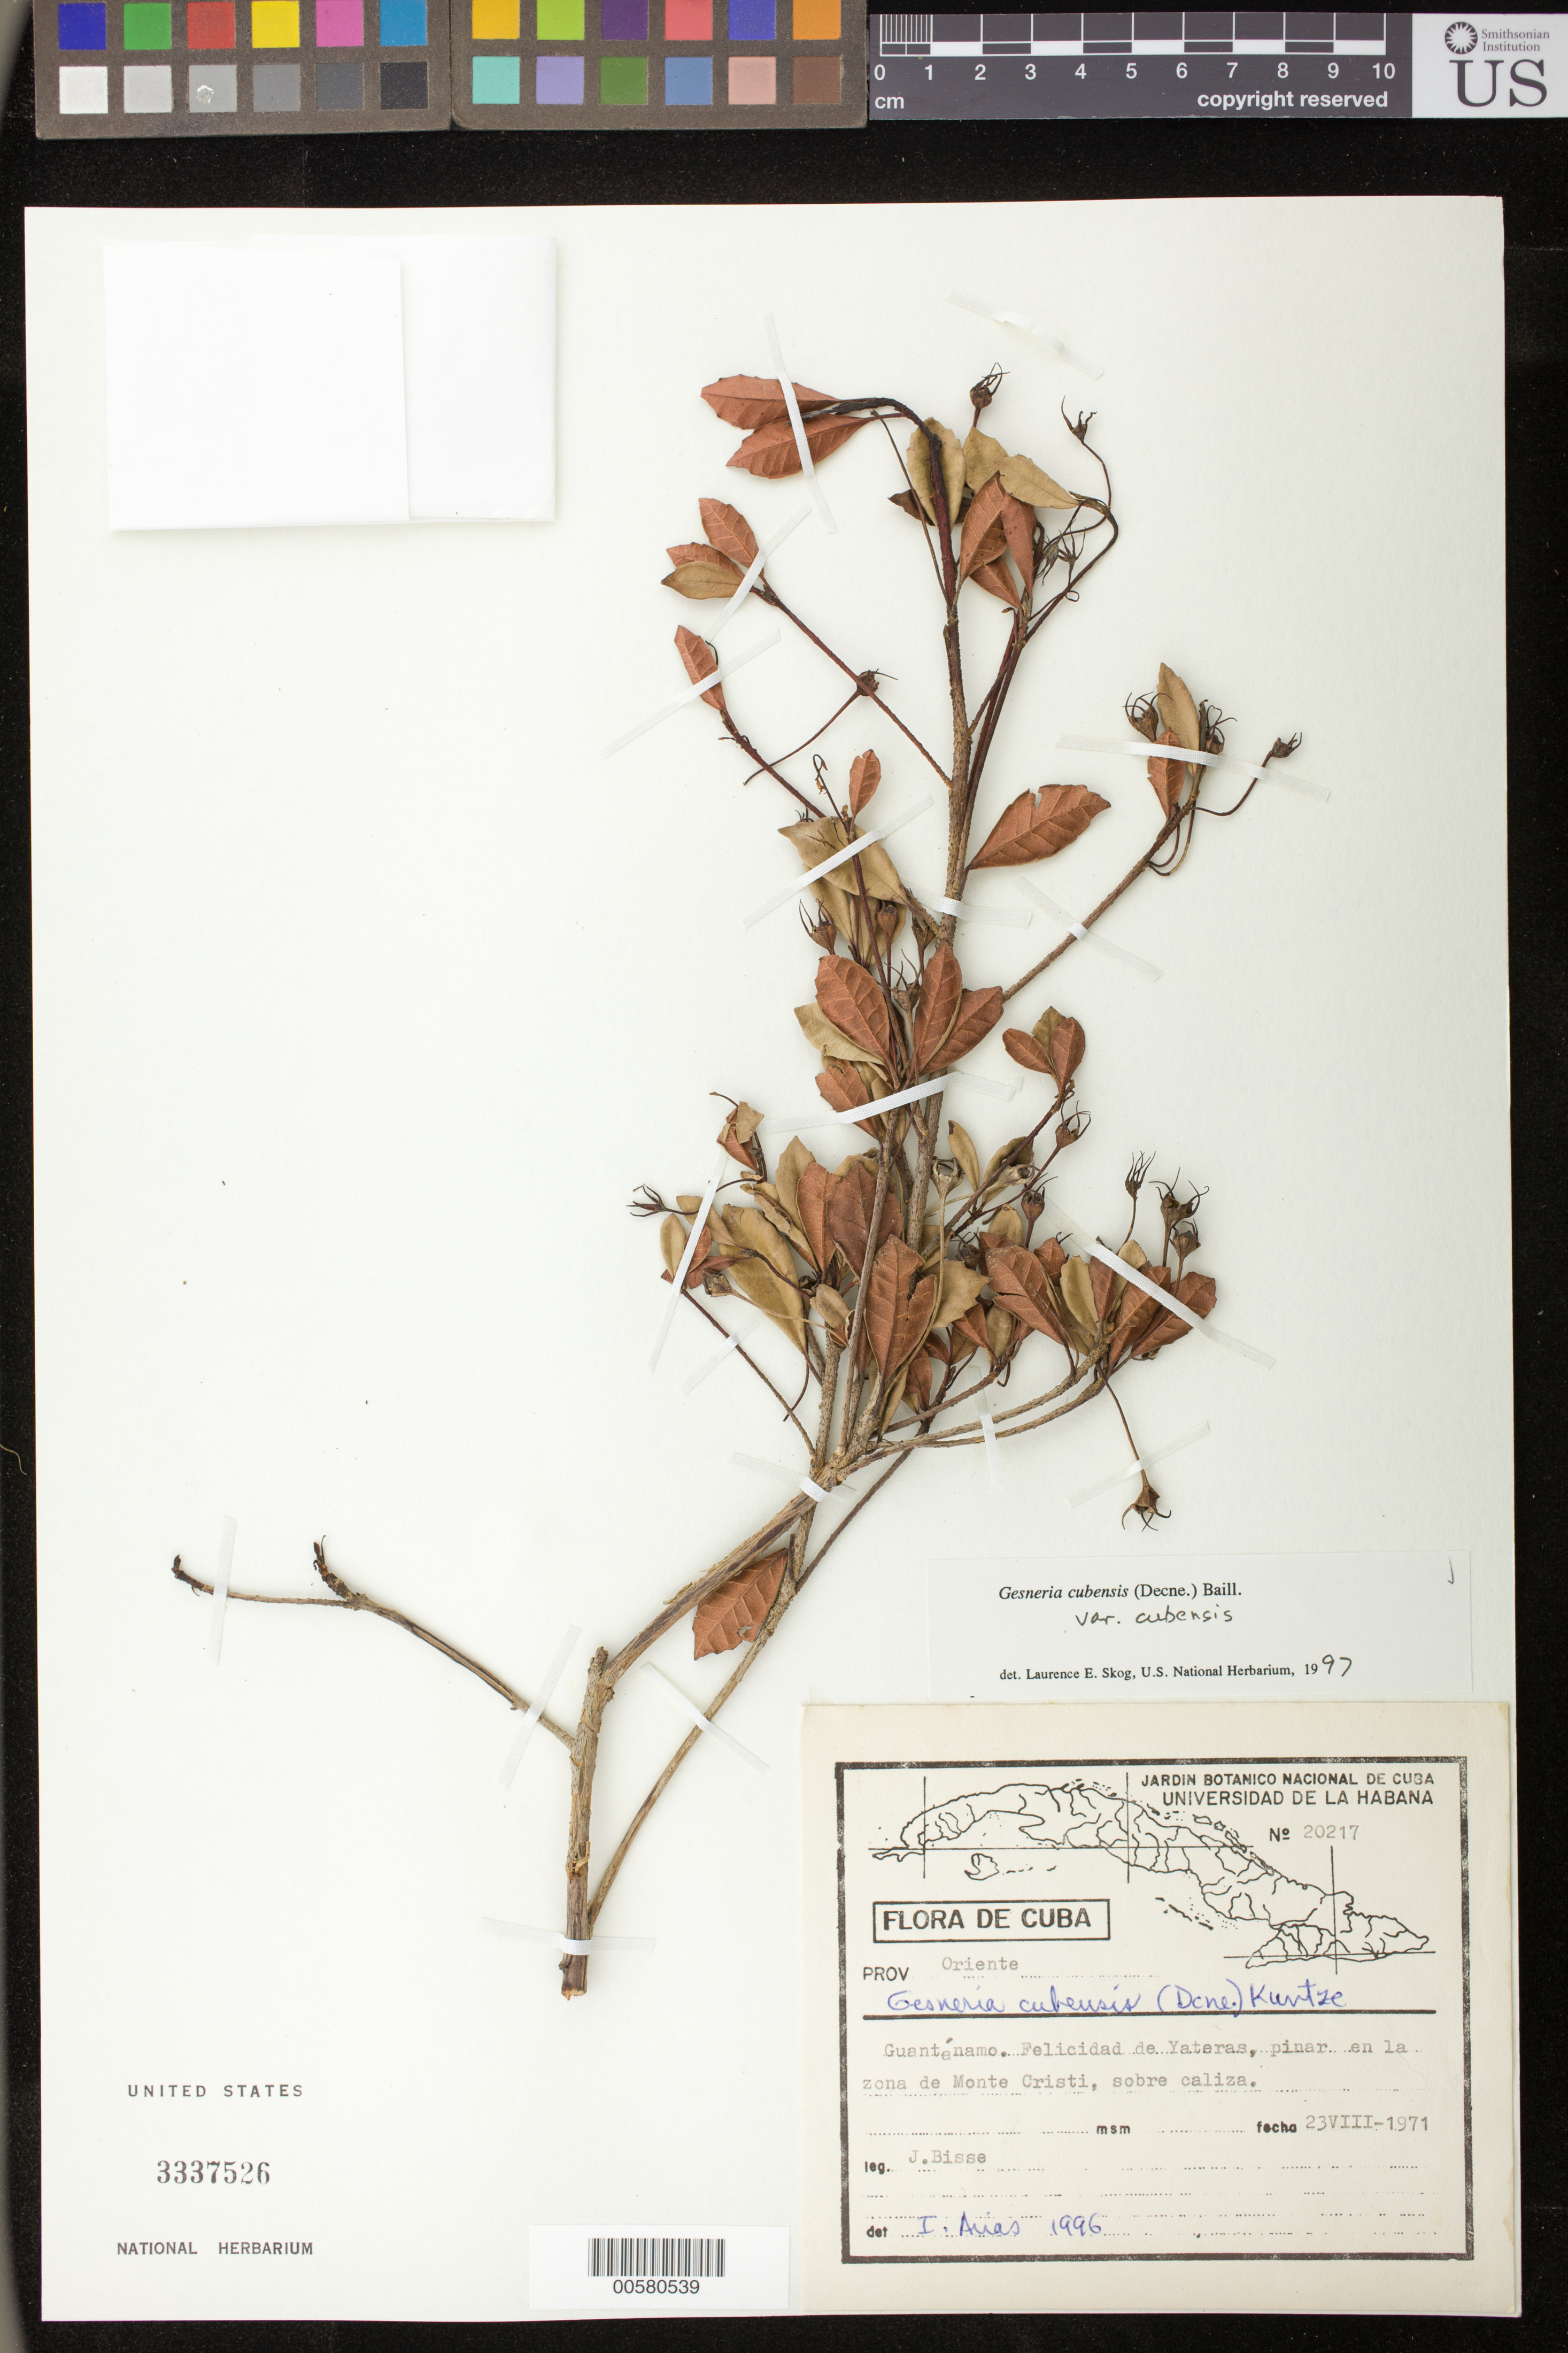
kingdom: Plantae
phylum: Tracheophyta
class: Magnoliopsida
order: Lamiales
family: Gesneriaceae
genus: Gesneria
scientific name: Gesneria cubensis var. cubensis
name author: (Decne.) Baill.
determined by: Skog, Laurence E.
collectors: J. Bisse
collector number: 20217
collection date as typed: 23 Aug 1971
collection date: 1971-08-23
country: Cuba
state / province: Oriente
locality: Guantánamo; Felicidad de Yateras, pinar en la zona de Monte Cristi, sobre caliza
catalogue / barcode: US 3337526